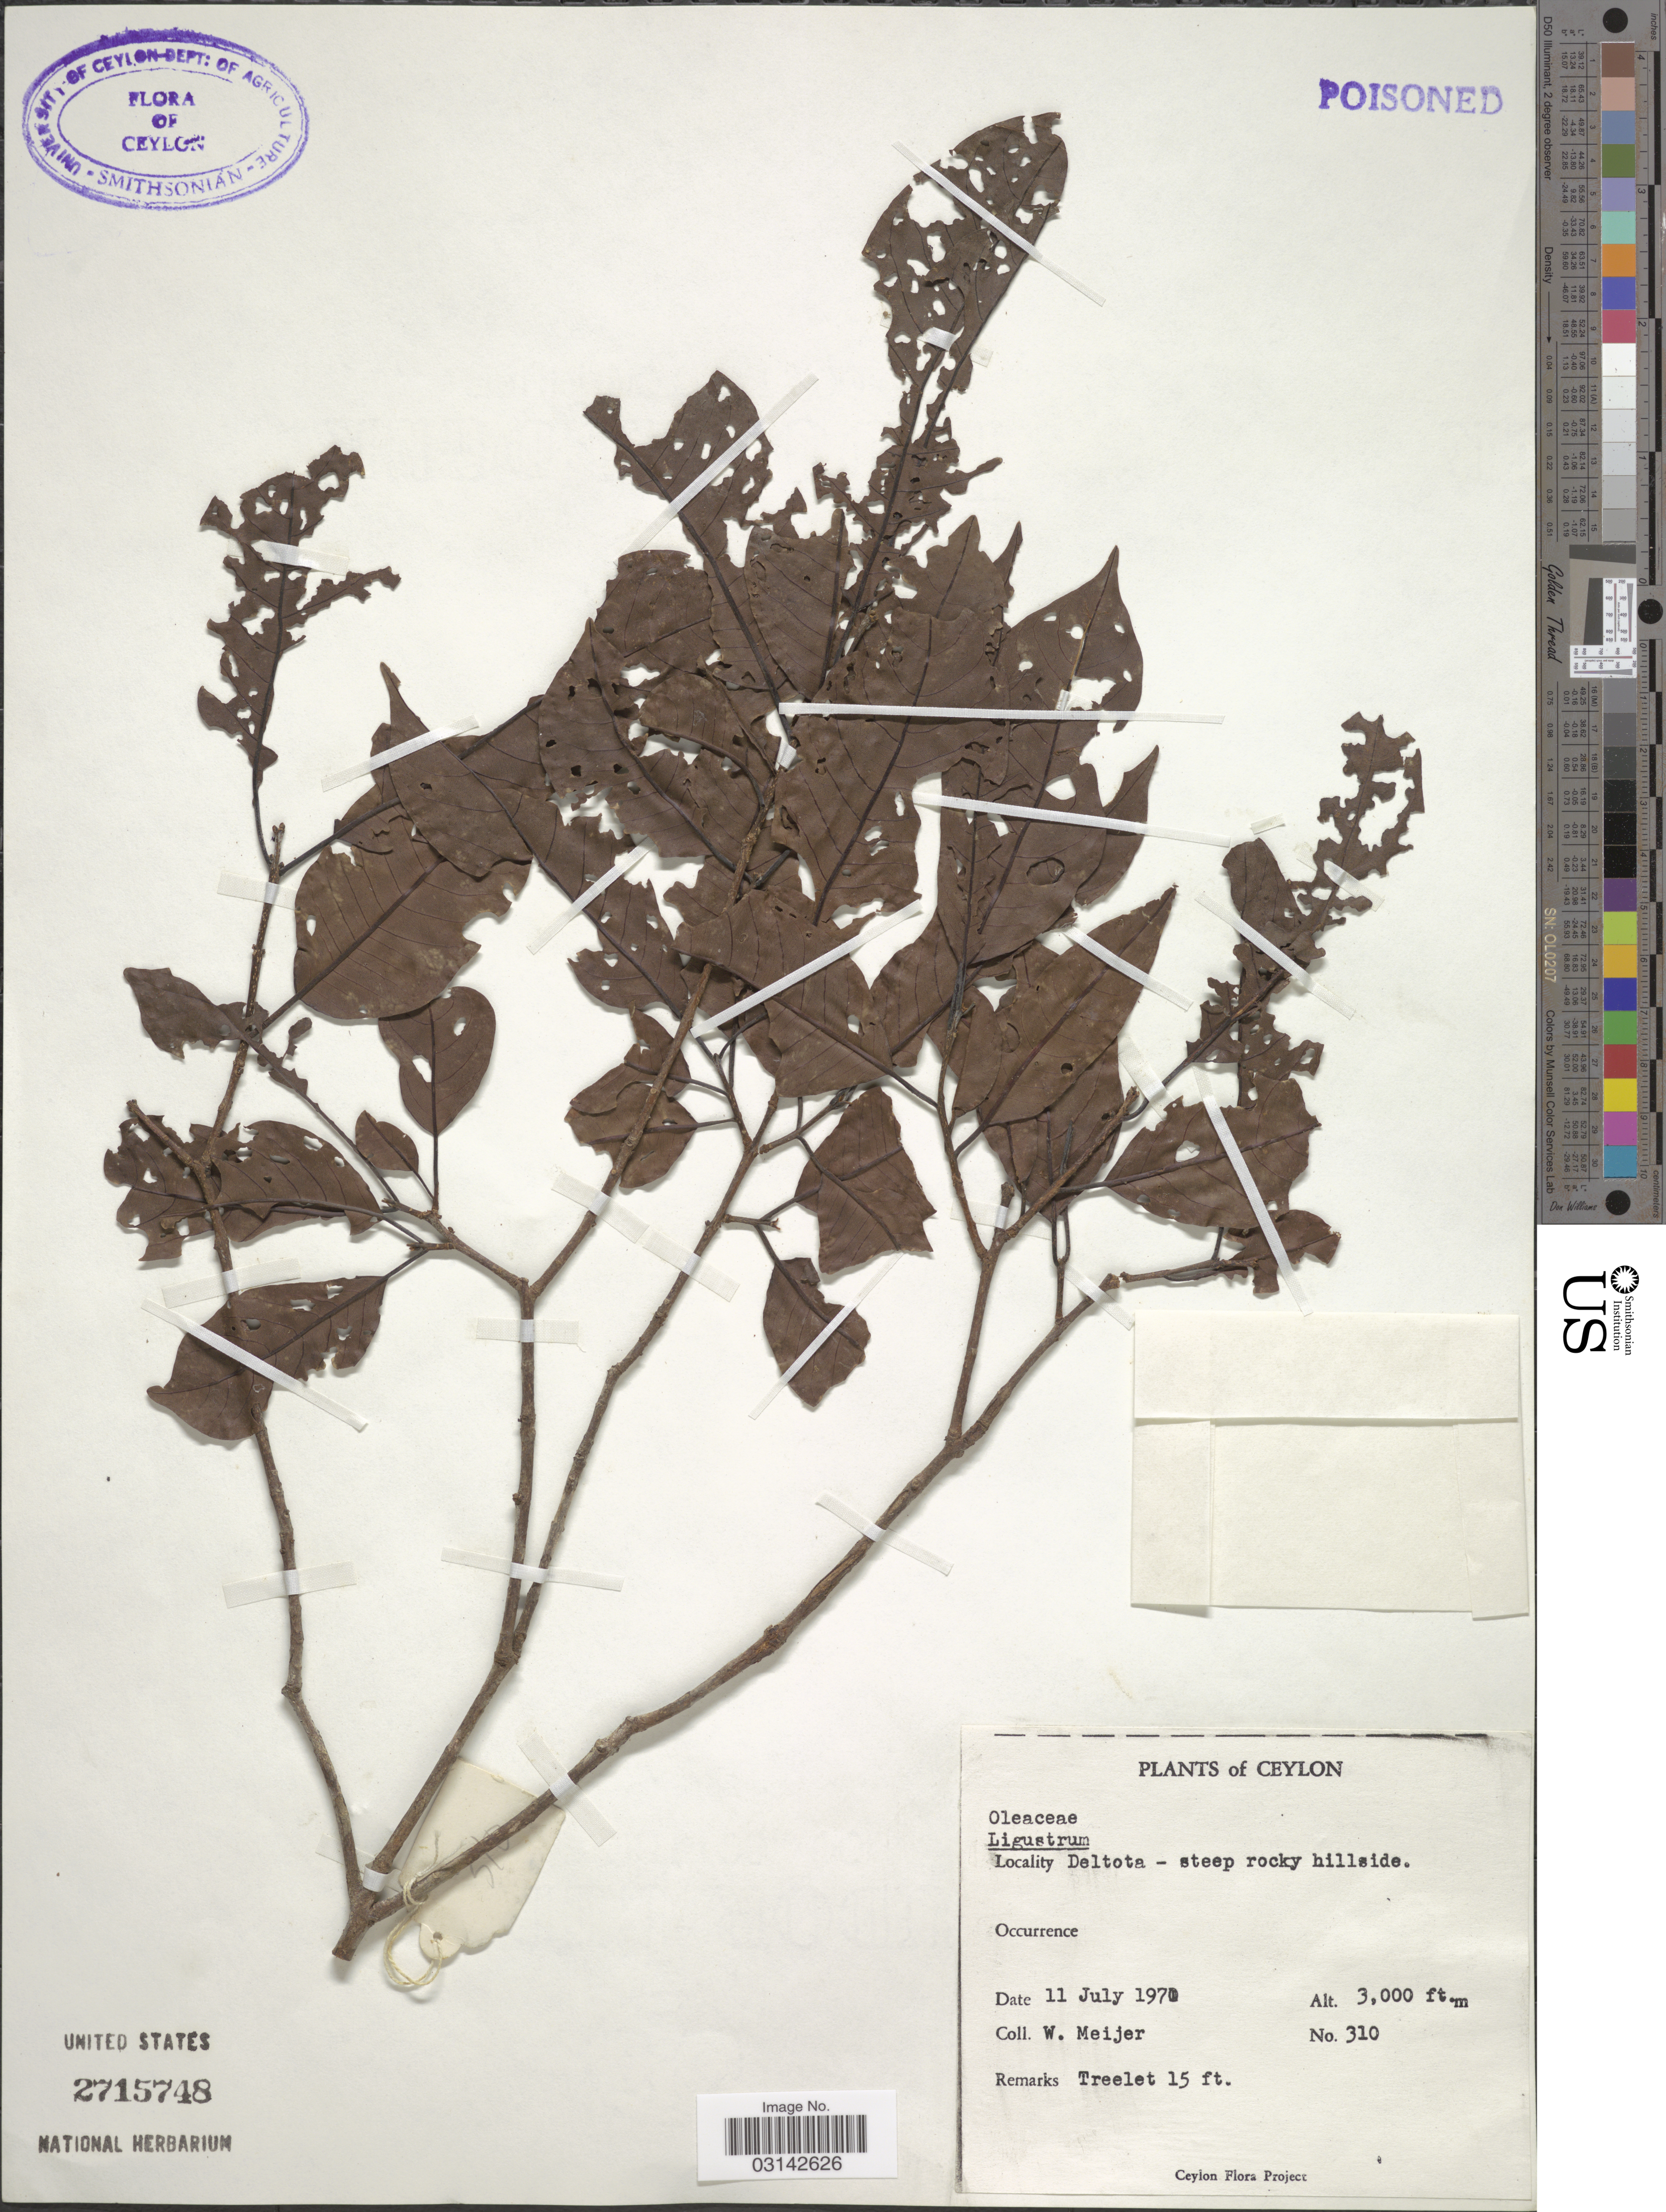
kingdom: Plantae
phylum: Tracheophyta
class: Magnoliopsida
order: Lamiales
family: Oleaceae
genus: Ligustrum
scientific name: Ligustrum sp.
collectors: W. Meijer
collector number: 310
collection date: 1970-07-11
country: Sri Lanka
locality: Ceylon, Deltota.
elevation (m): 914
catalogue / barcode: US 2715748